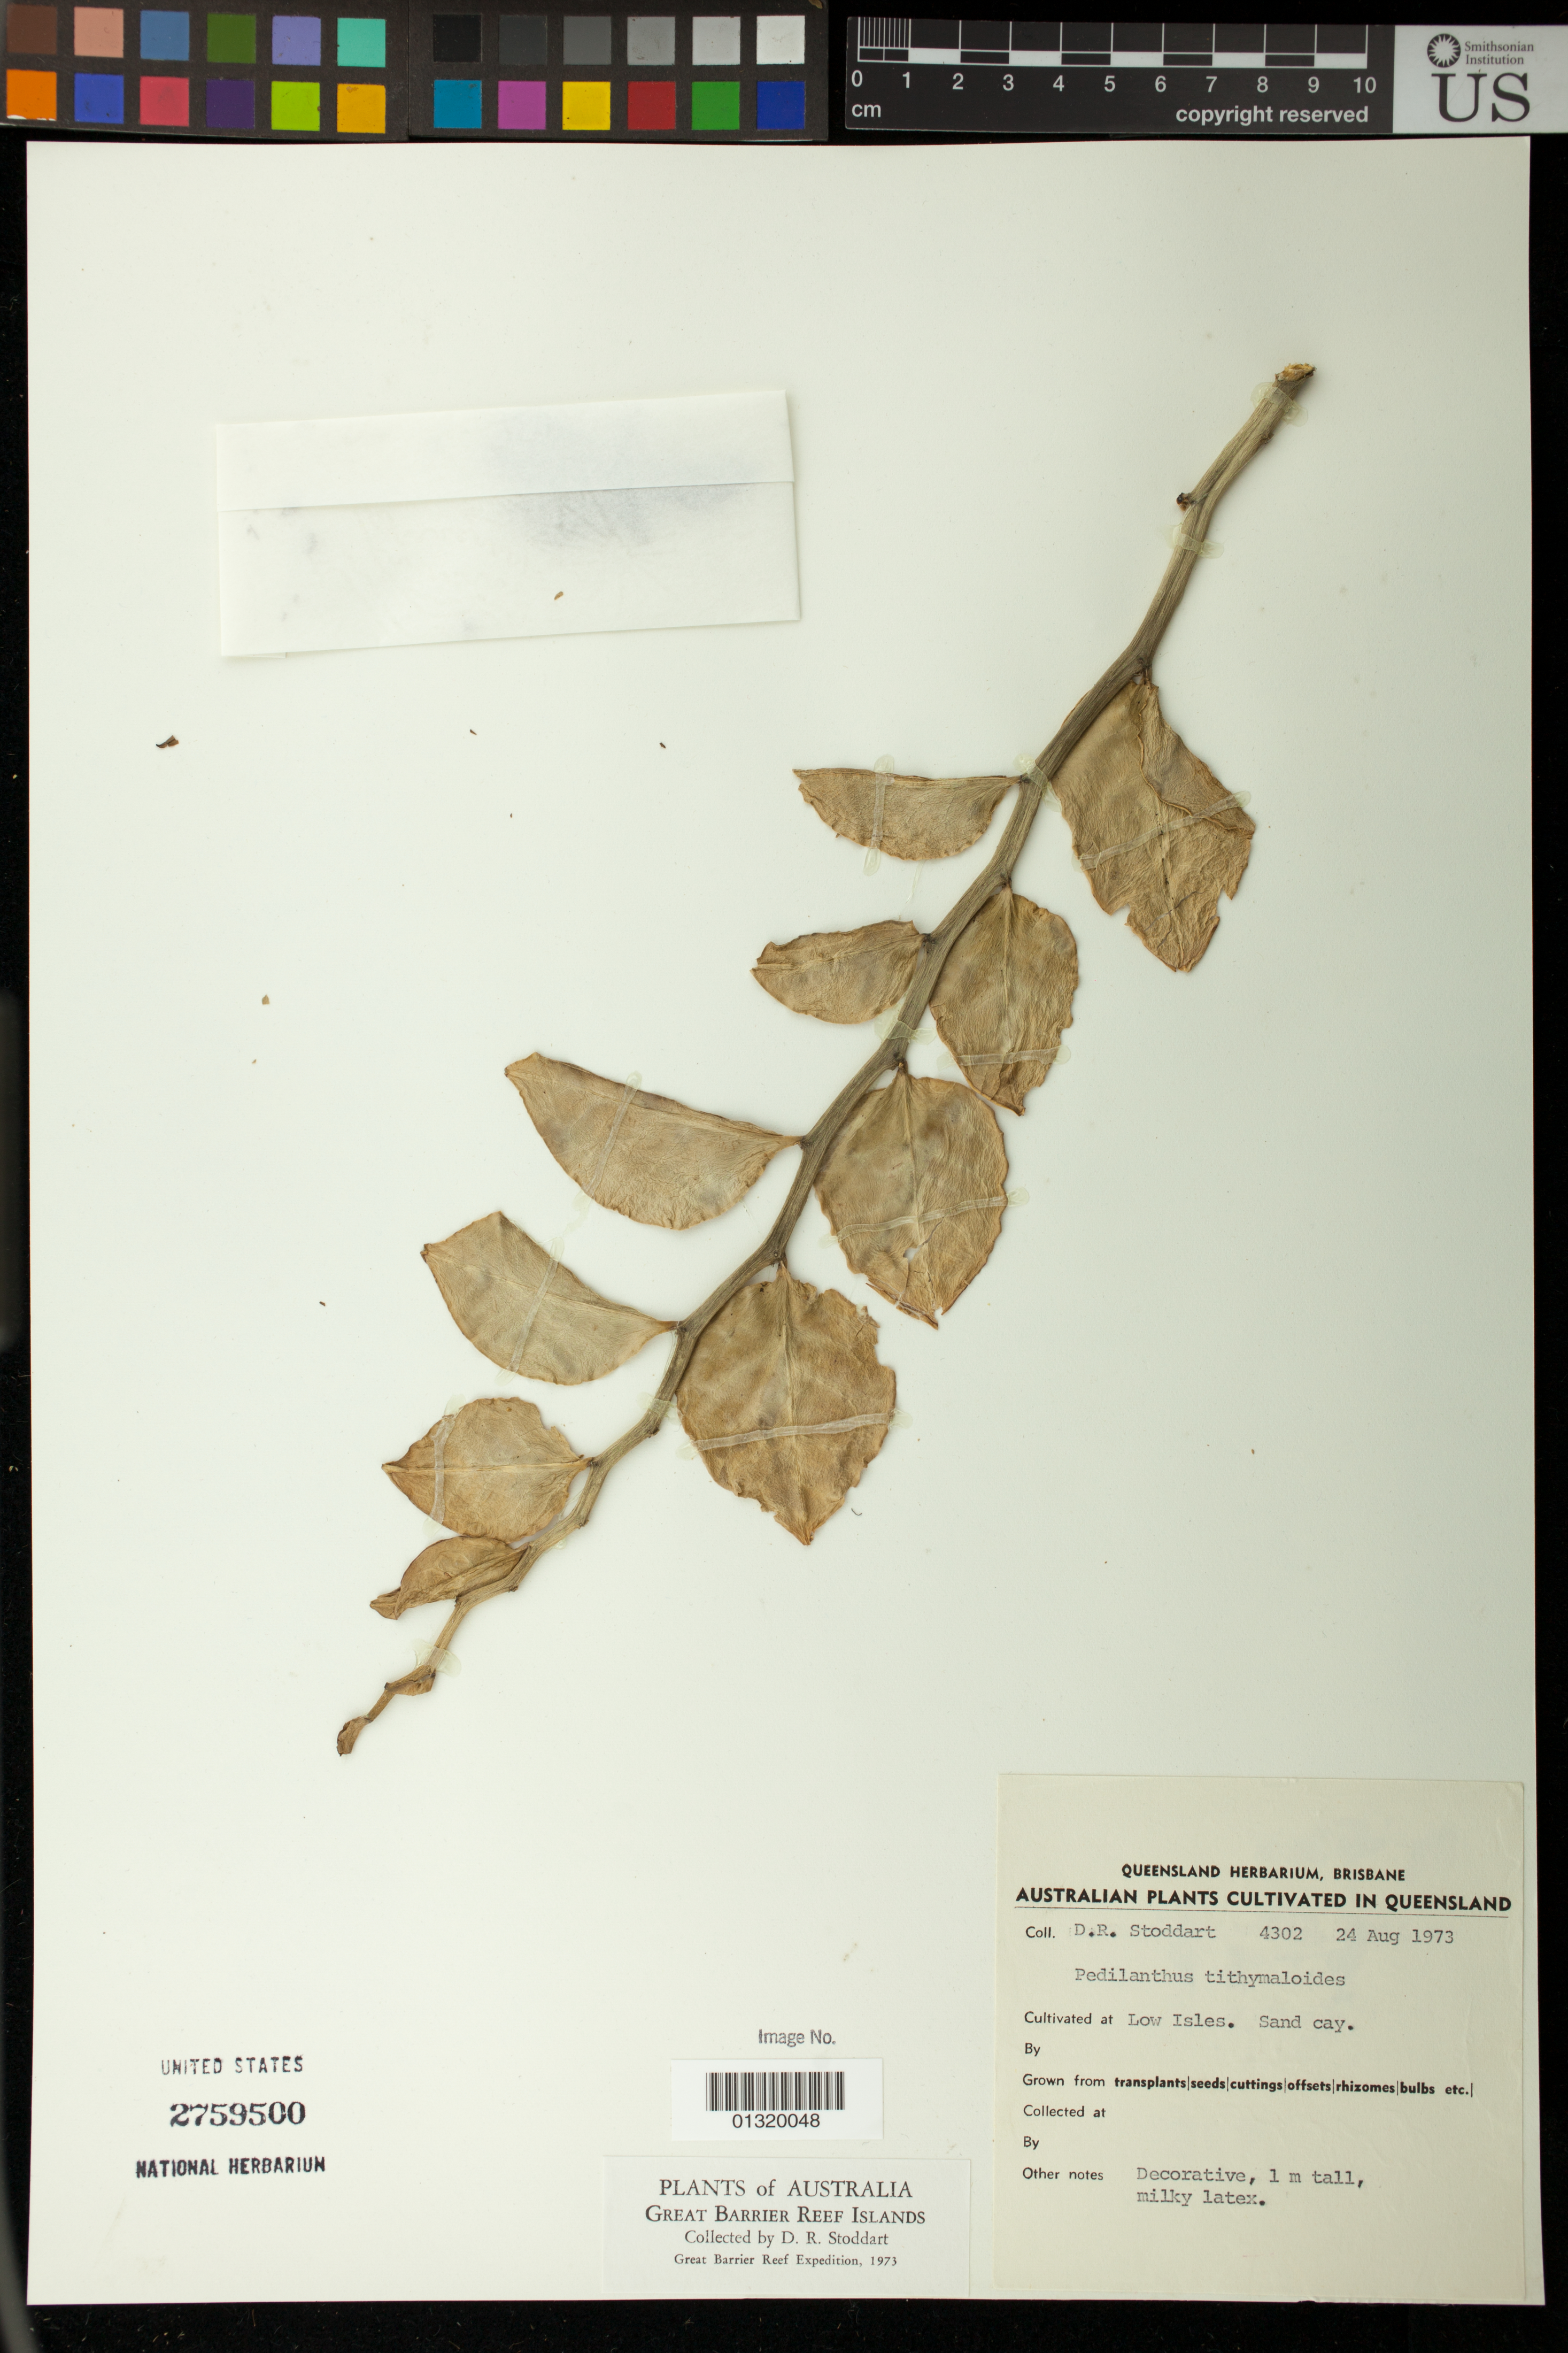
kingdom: Plantae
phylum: Tracheophyta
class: Magnoliopsida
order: Malpighiales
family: Euphorbiaceae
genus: Pedilanthus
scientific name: Pedilanthus tithymaloides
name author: (L.) Poit.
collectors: D. R. Stoddart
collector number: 4302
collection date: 1973-08-24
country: Australia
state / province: Queensland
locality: Low Isles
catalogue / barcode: US 2759500